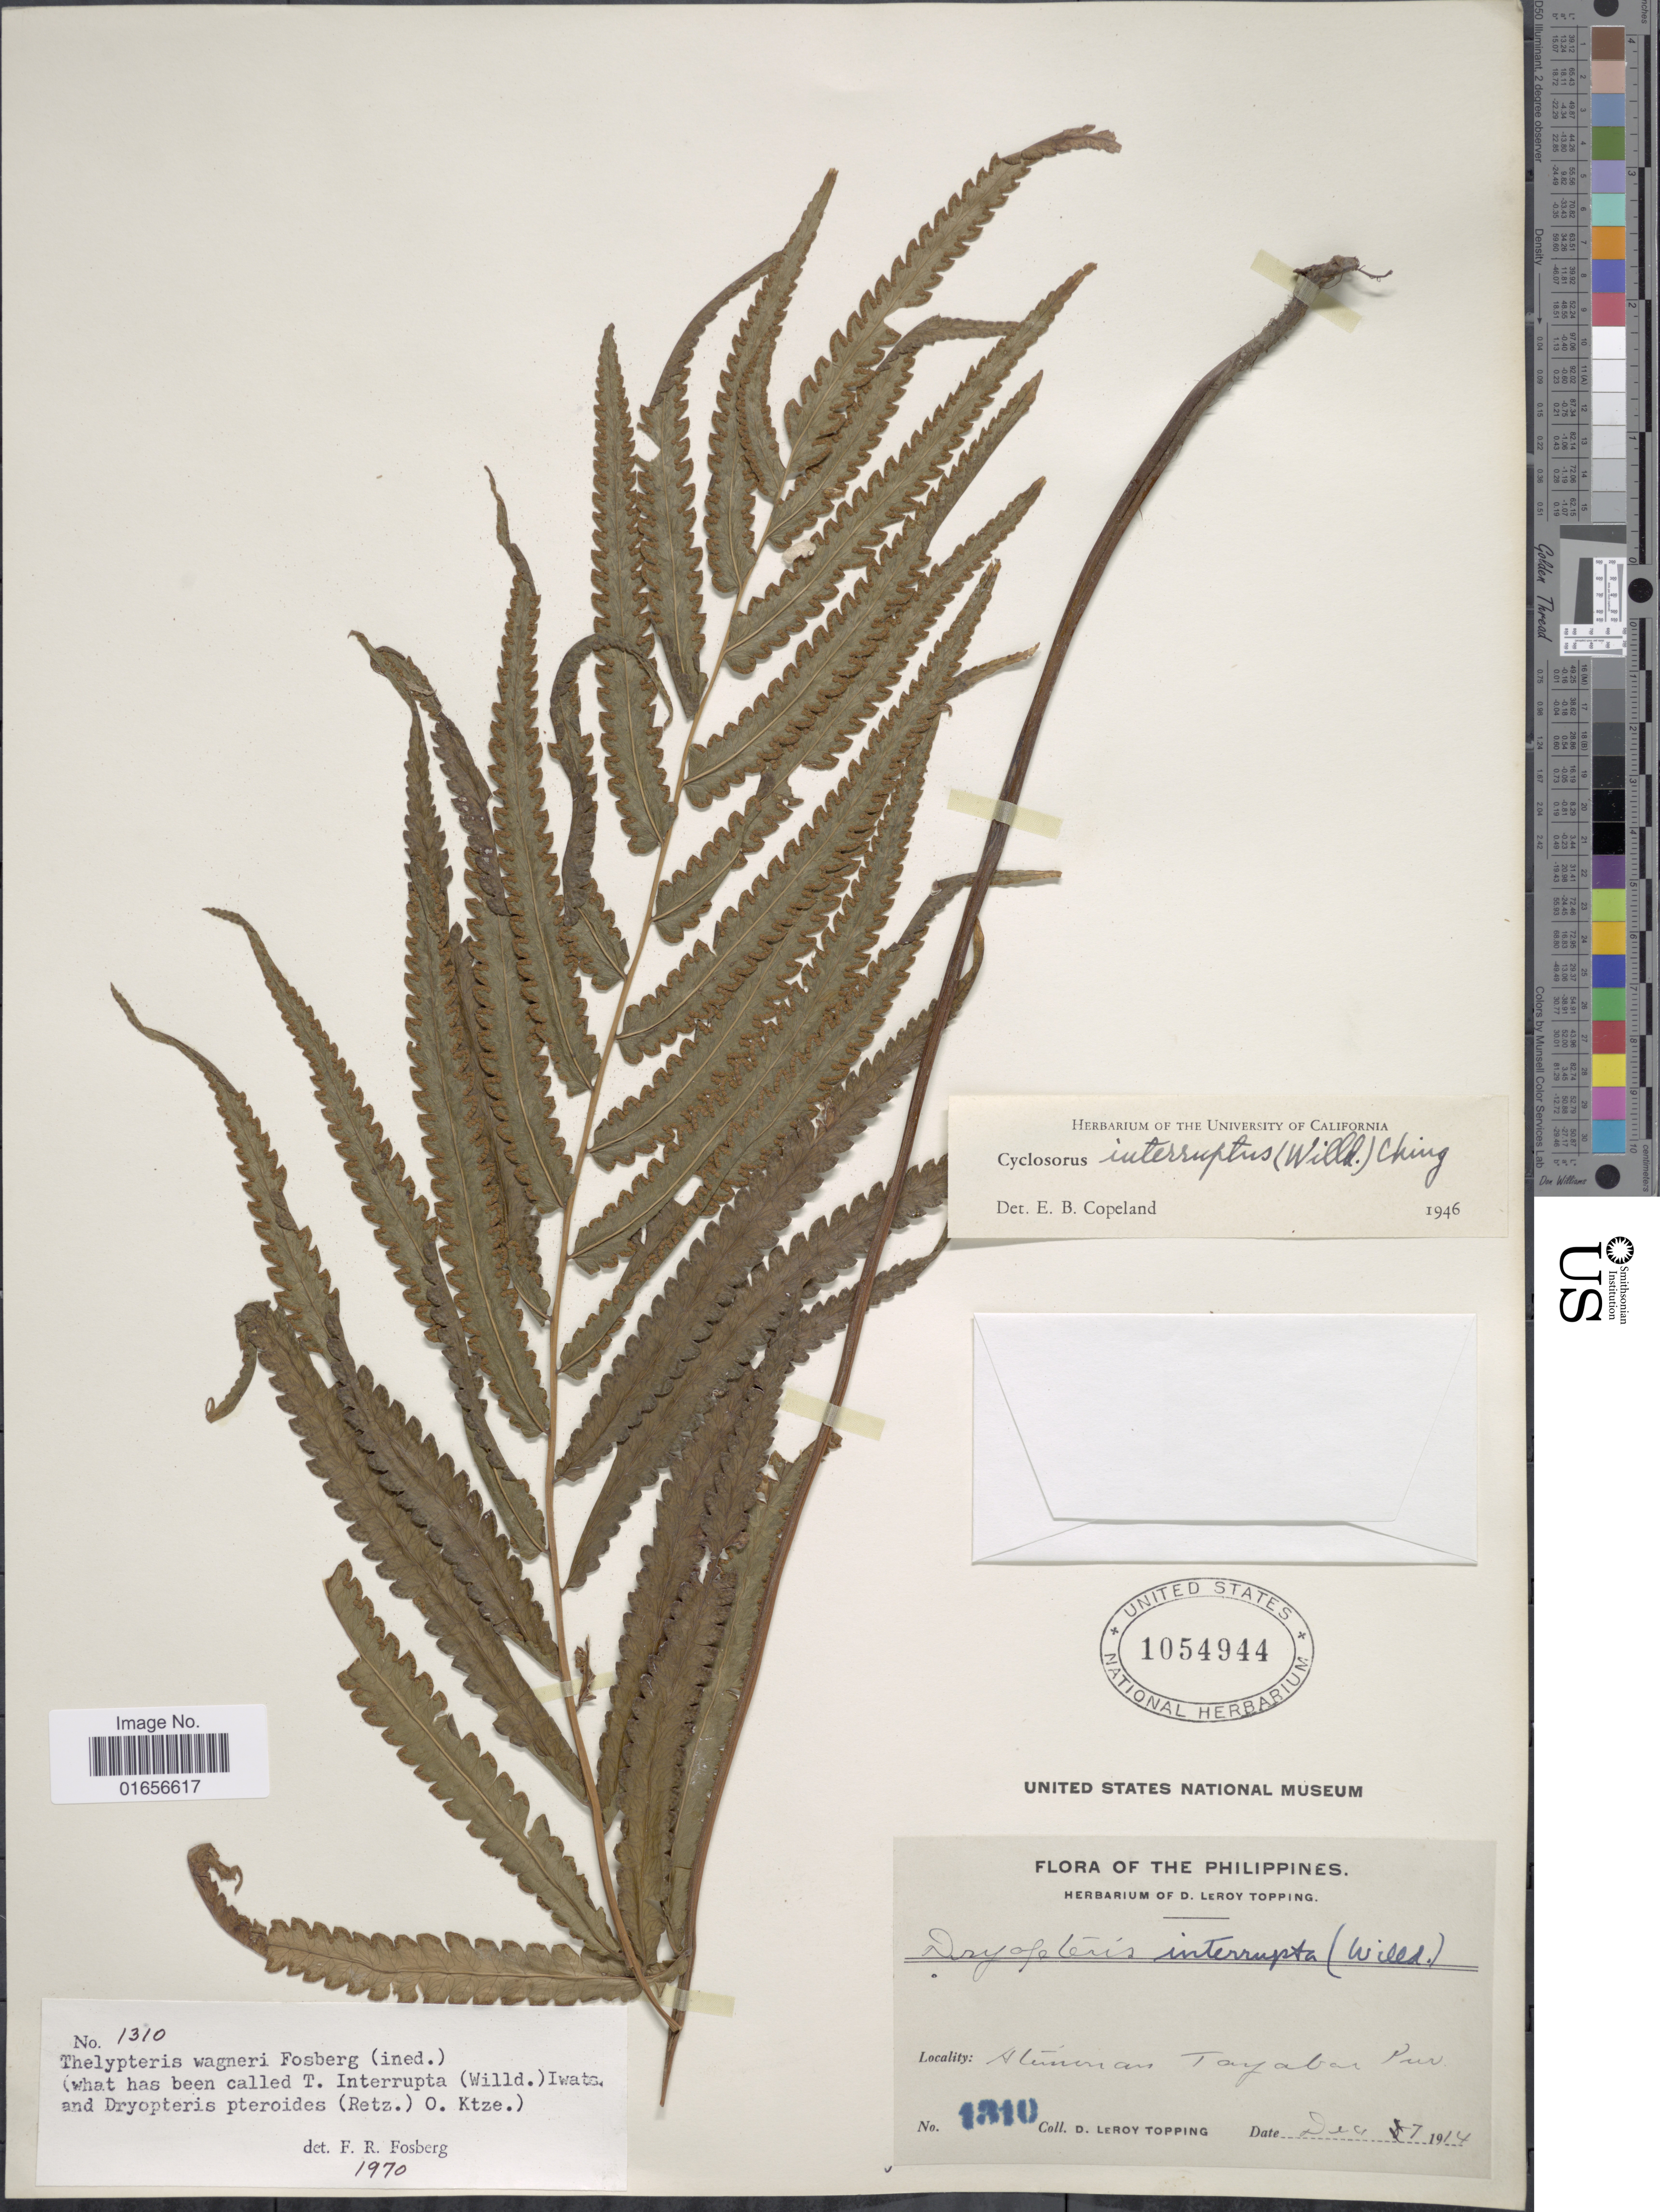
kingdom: Plantae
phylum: Tracheophyta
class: Polypodiopsida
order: Polypodiales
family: Thelypteridaceae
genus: Amphineuron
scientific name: Amphineuron terminans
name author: (J. Sm. ex Hook.) Holttum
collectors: D. L. Topping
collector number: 1310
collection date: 1914-12-07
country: Philippines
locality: Atimonan, Tayabas Prov.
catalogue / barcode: US 1054944